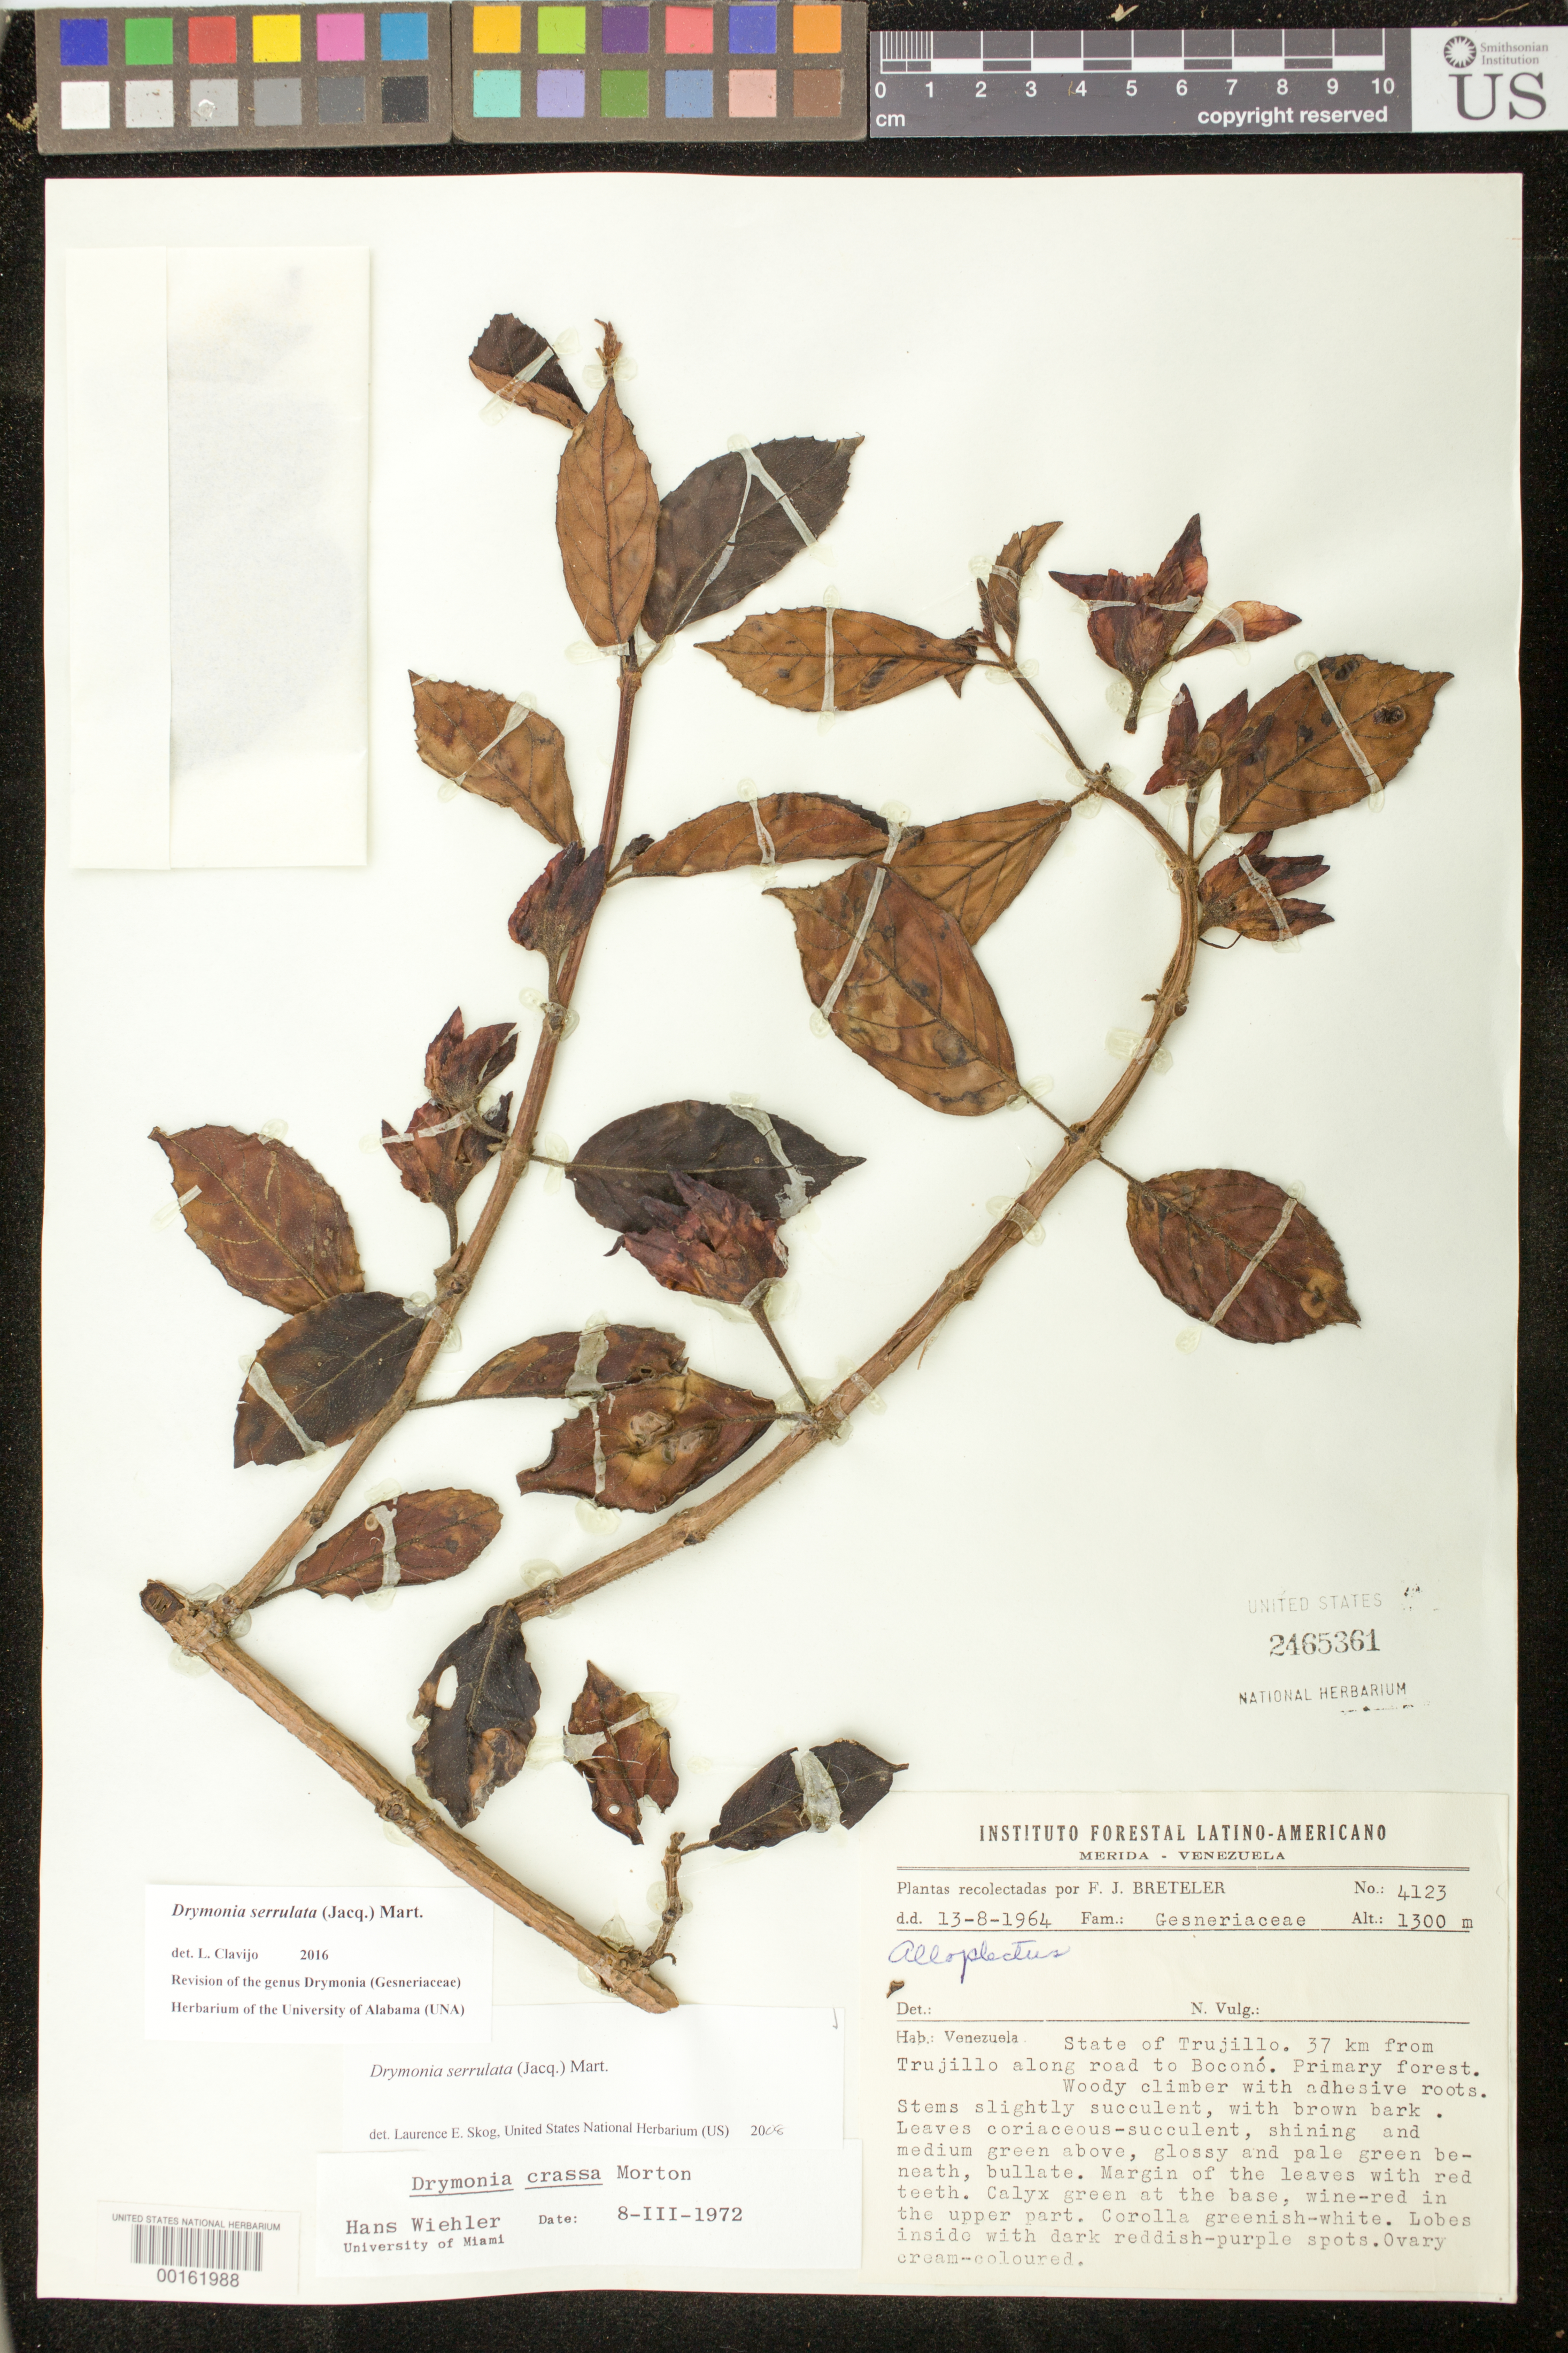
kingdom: Plantae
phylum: Tracheophyta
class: Magnoliopsida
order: Lamiales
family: Gesneriaceae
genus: Drymonia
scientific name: Drymonia serrulata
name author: (Jacq.) Mart.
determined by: Skog, Laurence E.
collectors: F. J. Breteler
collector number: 4123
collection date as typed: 13 Aug 1964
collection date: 1964-08-13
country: Venezuela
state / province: Trujillo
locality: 37 km from Trujillo along road to Bocono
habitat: Primary forest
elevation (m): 1300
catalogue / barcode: US 2465361